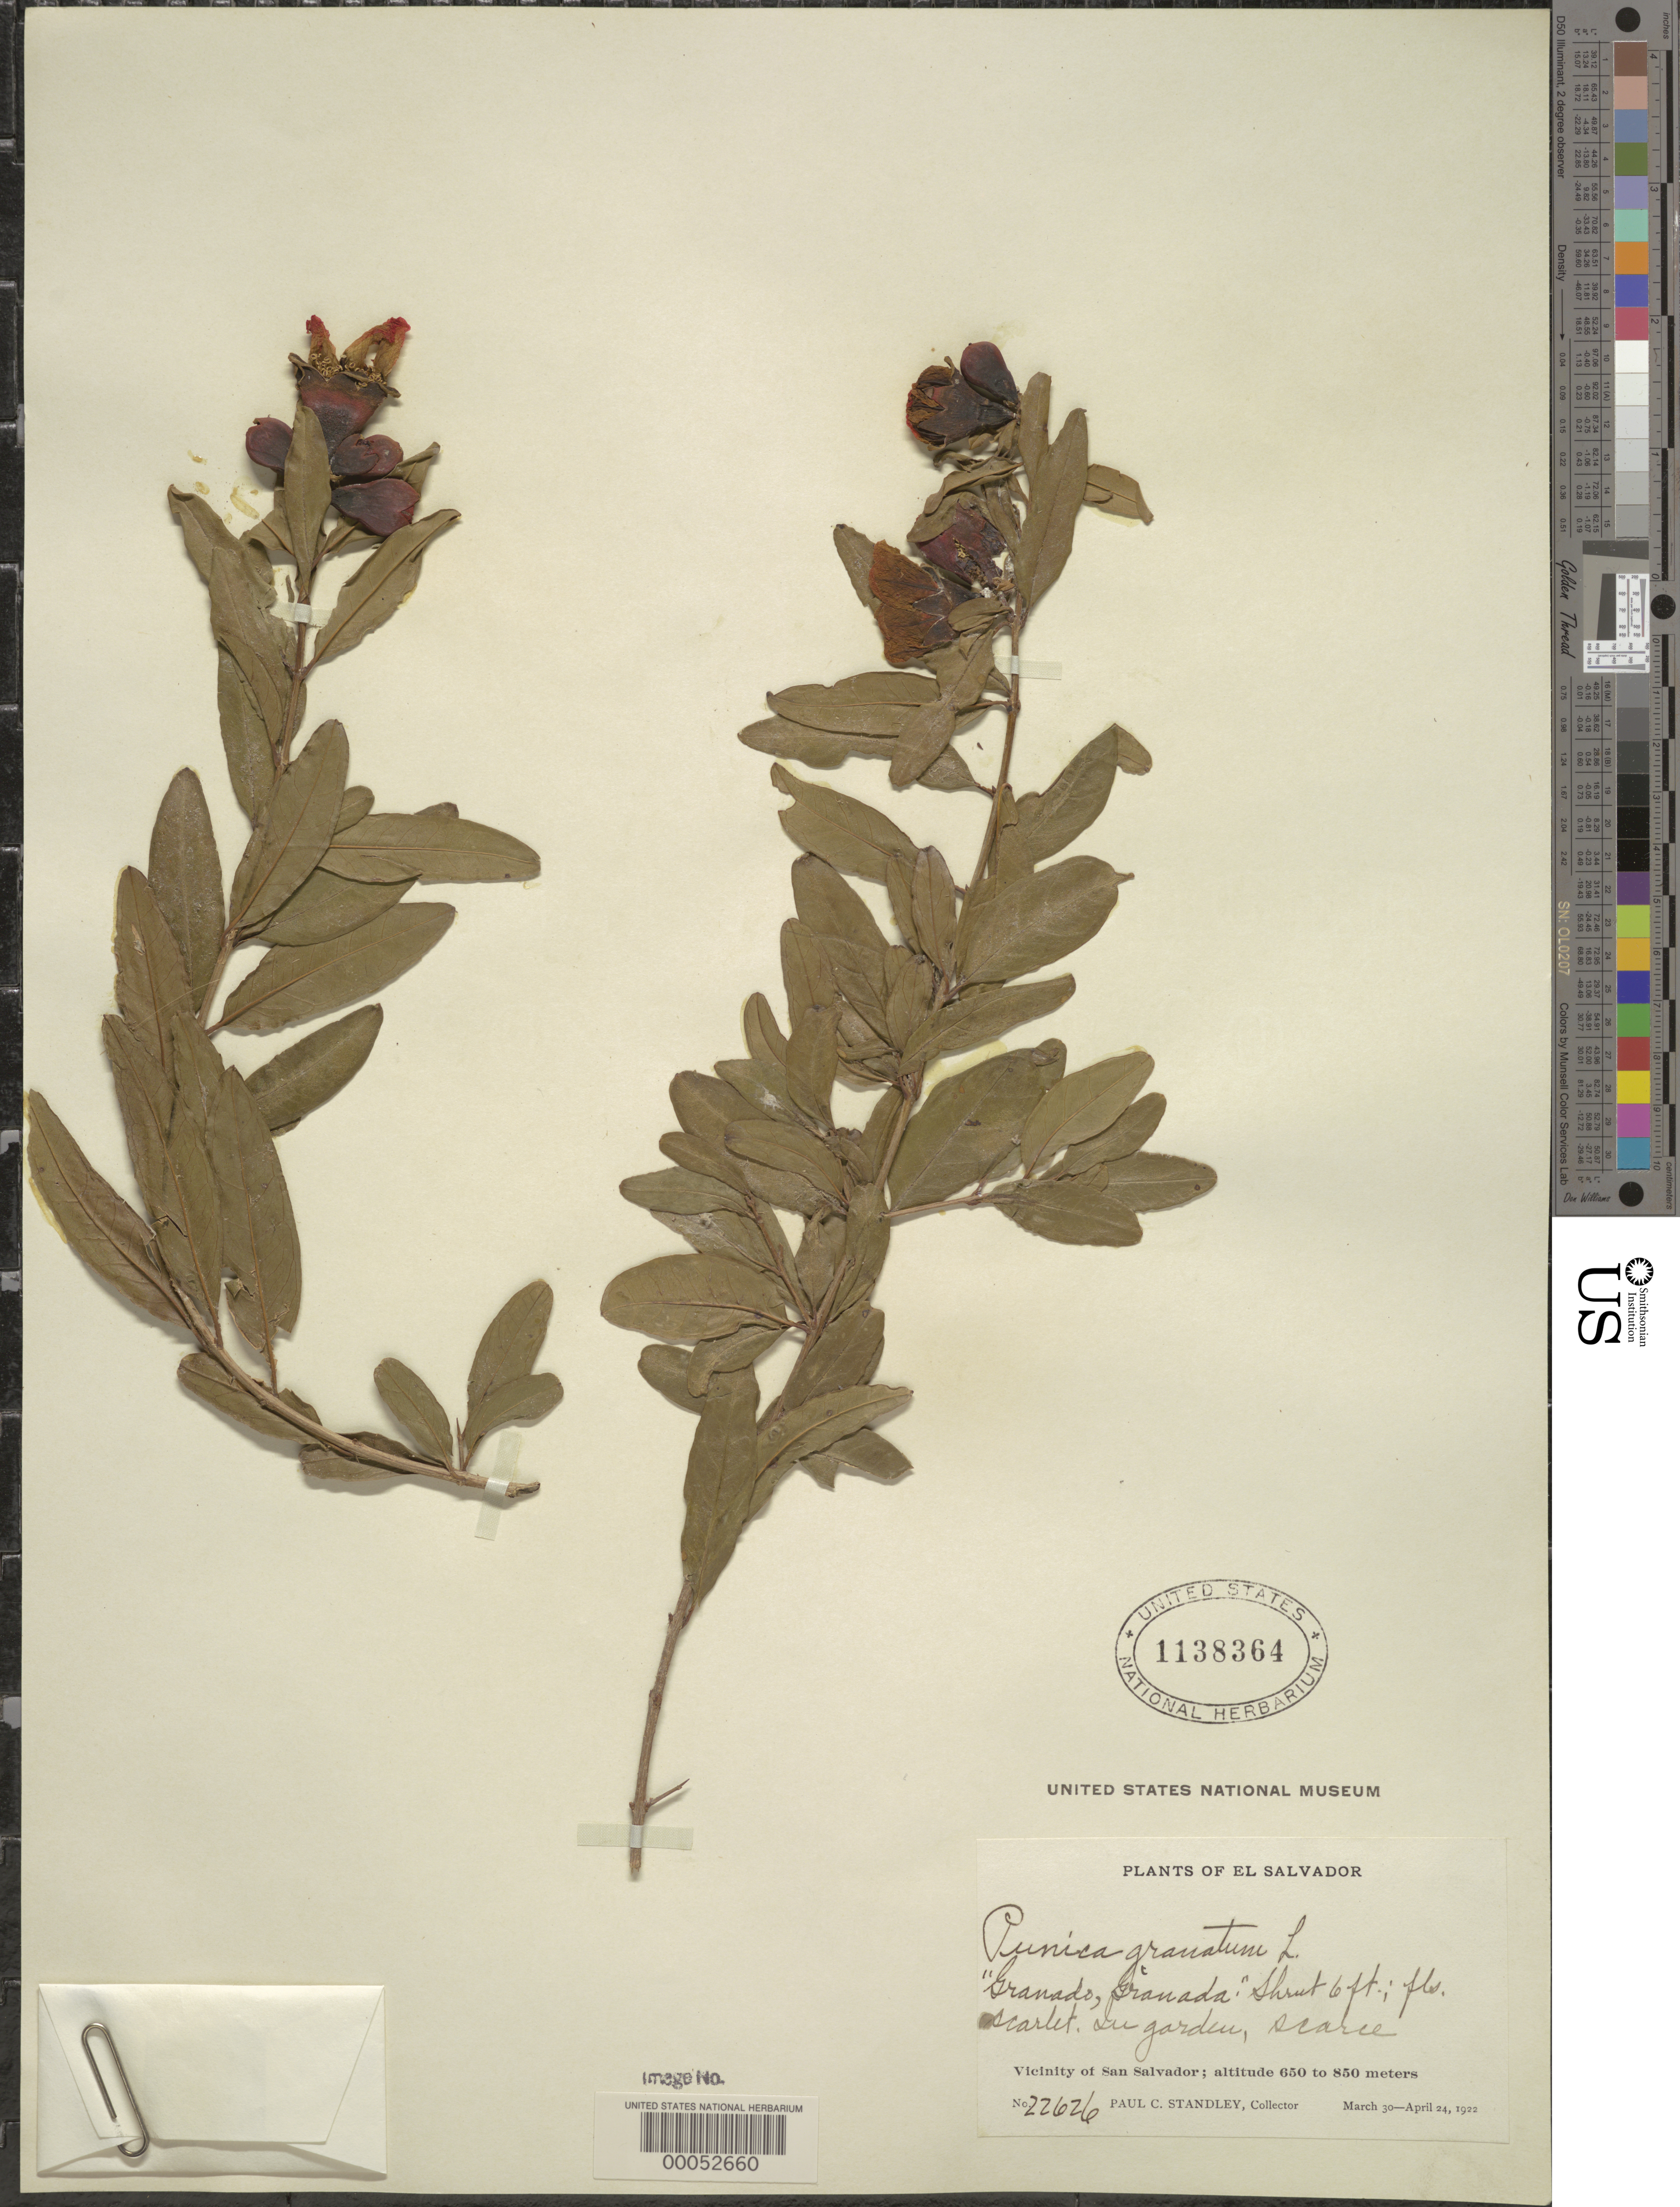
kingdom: Plantae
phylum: Tracheophyta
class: Magnoliopsida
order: Myrtales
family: Lythraceae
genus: Punica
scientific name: Punica granatum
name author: L.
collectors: P. C. Standley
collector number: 22626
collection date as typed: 30 Mar 1922 to 24 Apr 1922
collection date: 1922-03-30/1922-04-24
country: El Salvador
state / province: San Salvador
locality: Vicinity of san salvador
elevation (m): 650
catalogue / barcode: US 1138364